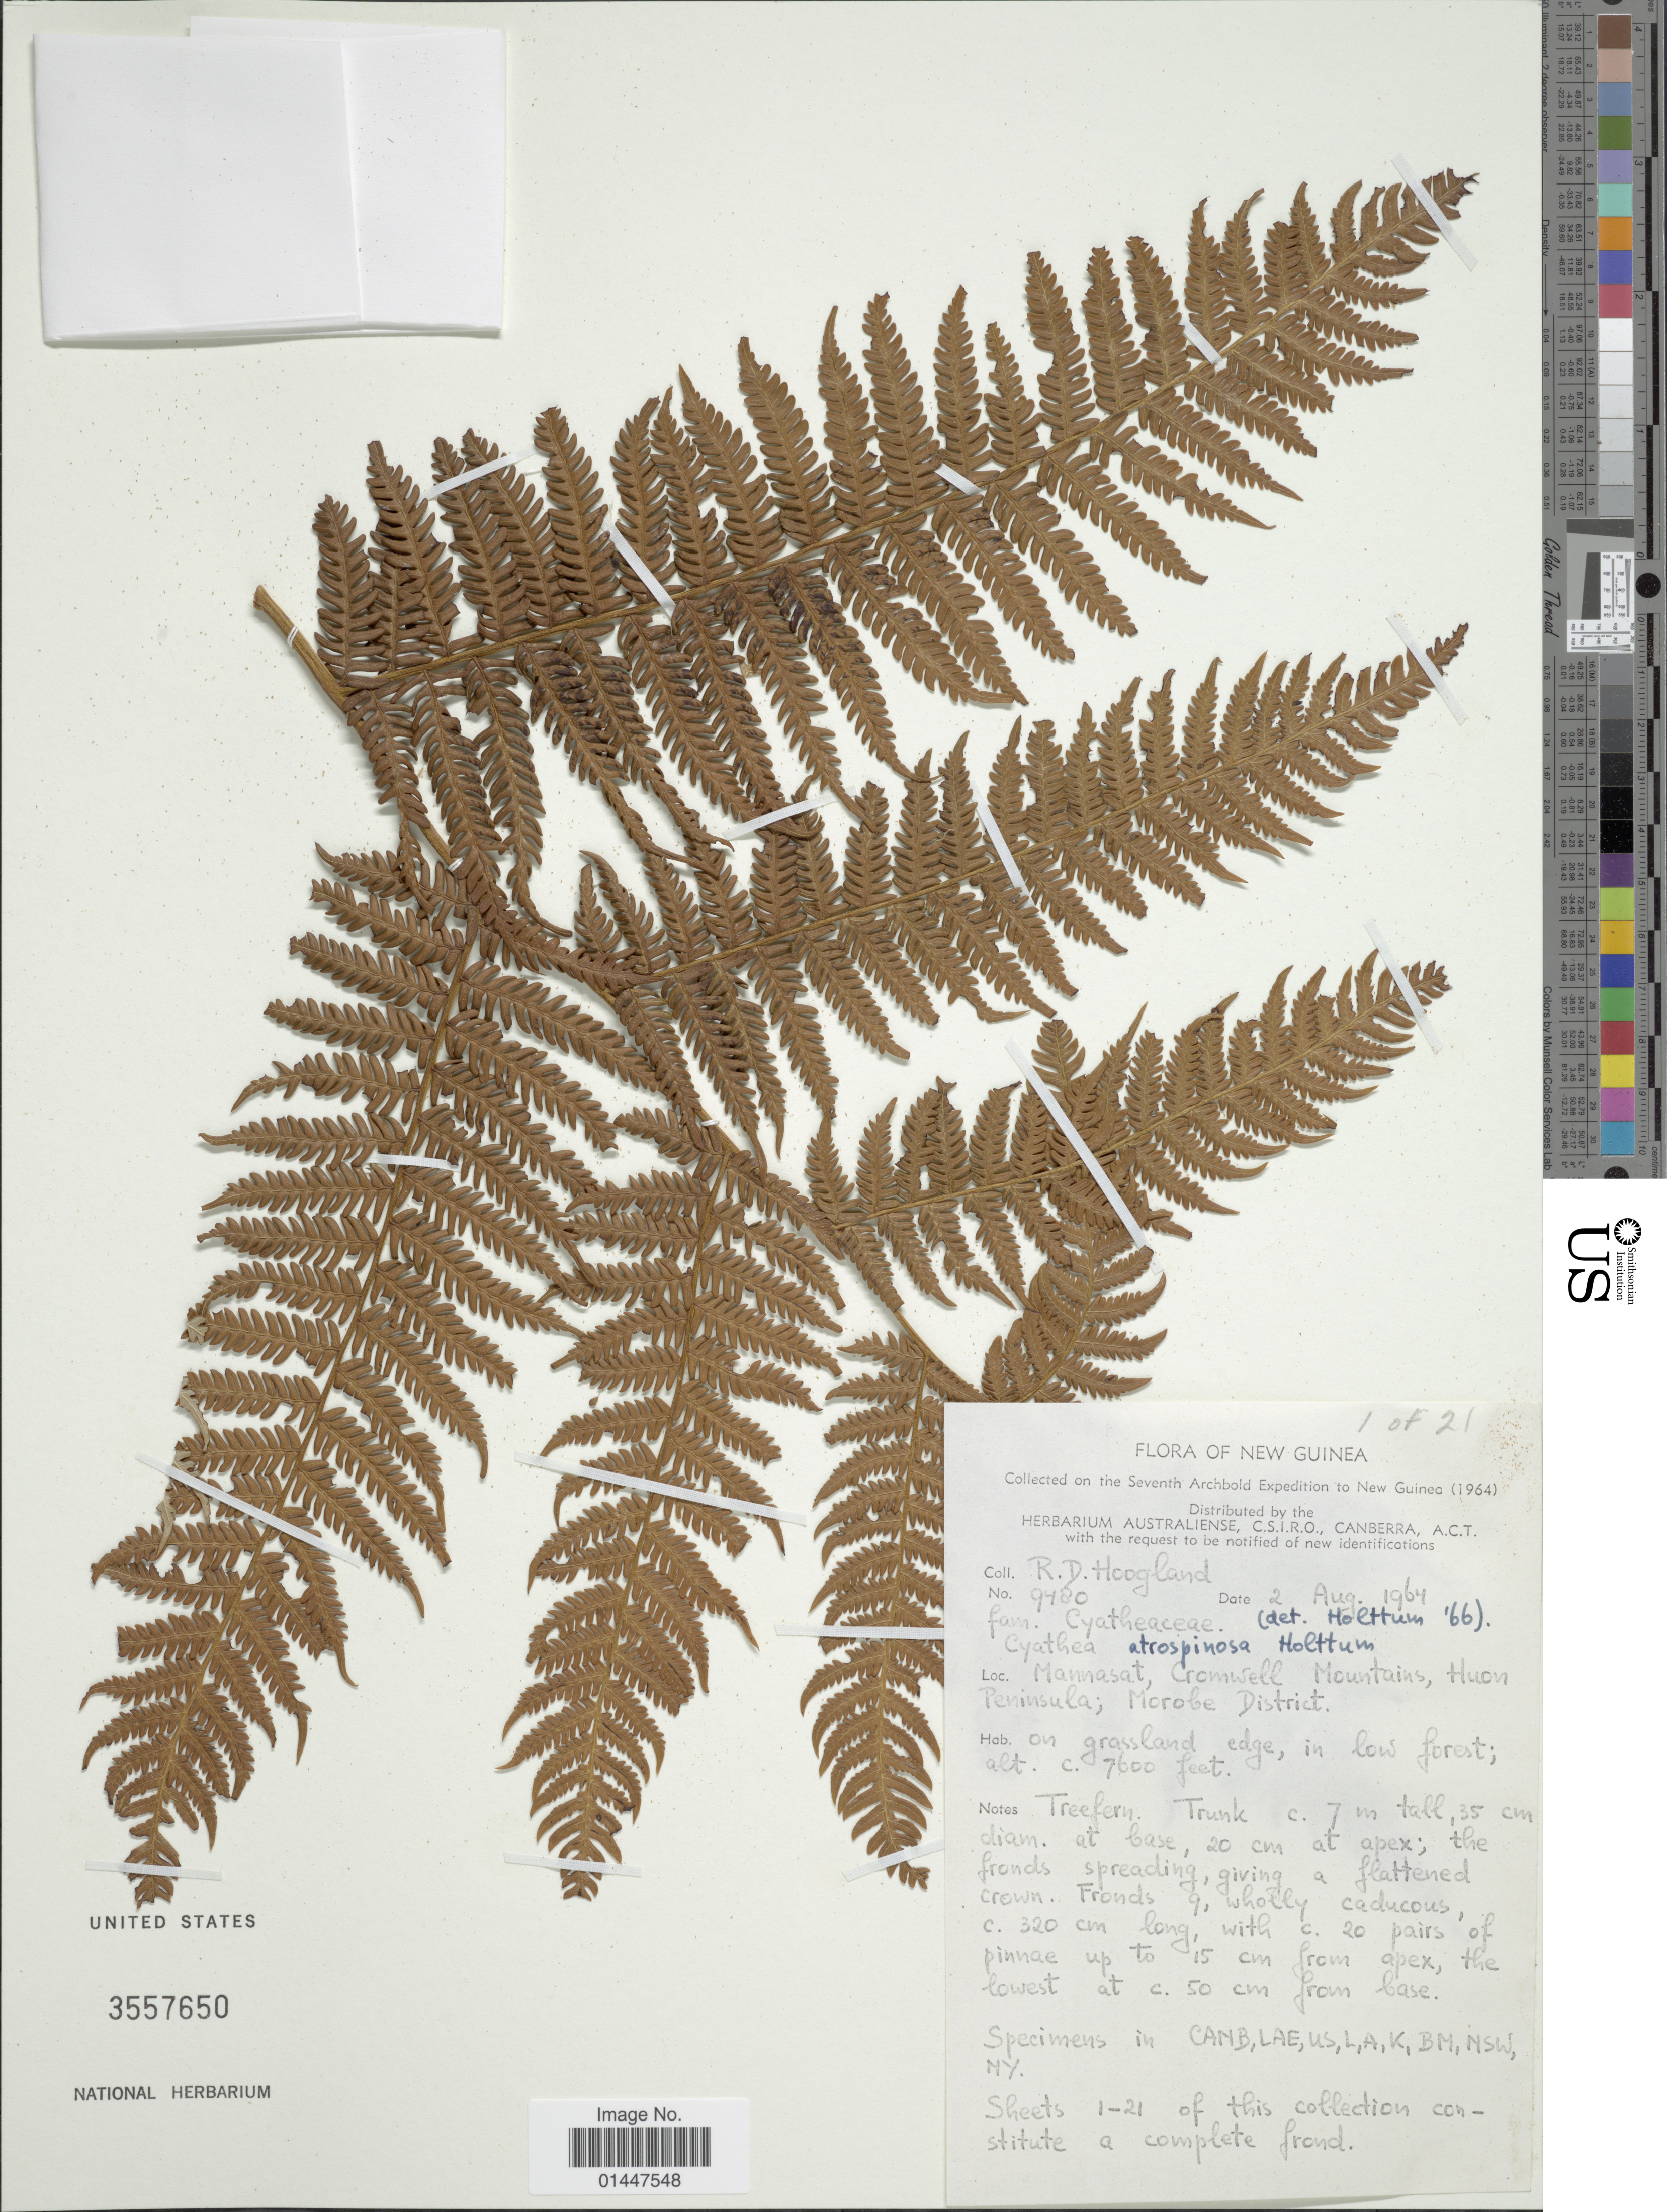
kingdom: Plantae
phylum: Tracheophyta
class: Polypodiopsida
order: Cyatheales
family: Cyatheaceae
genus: Sphaeropteris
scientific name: Sphaeropteris atrospinosa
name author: (Holttum) R.M. Tryon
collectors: R. D. Hoogland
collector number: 9480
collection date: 1964-08-02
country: Papua New Guinea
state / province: Morobe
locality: New Guinea. Mannasat, Cromwell Mountains, Huon Peninsula; Morobe District.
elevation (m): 2316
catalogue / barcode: US 3557650